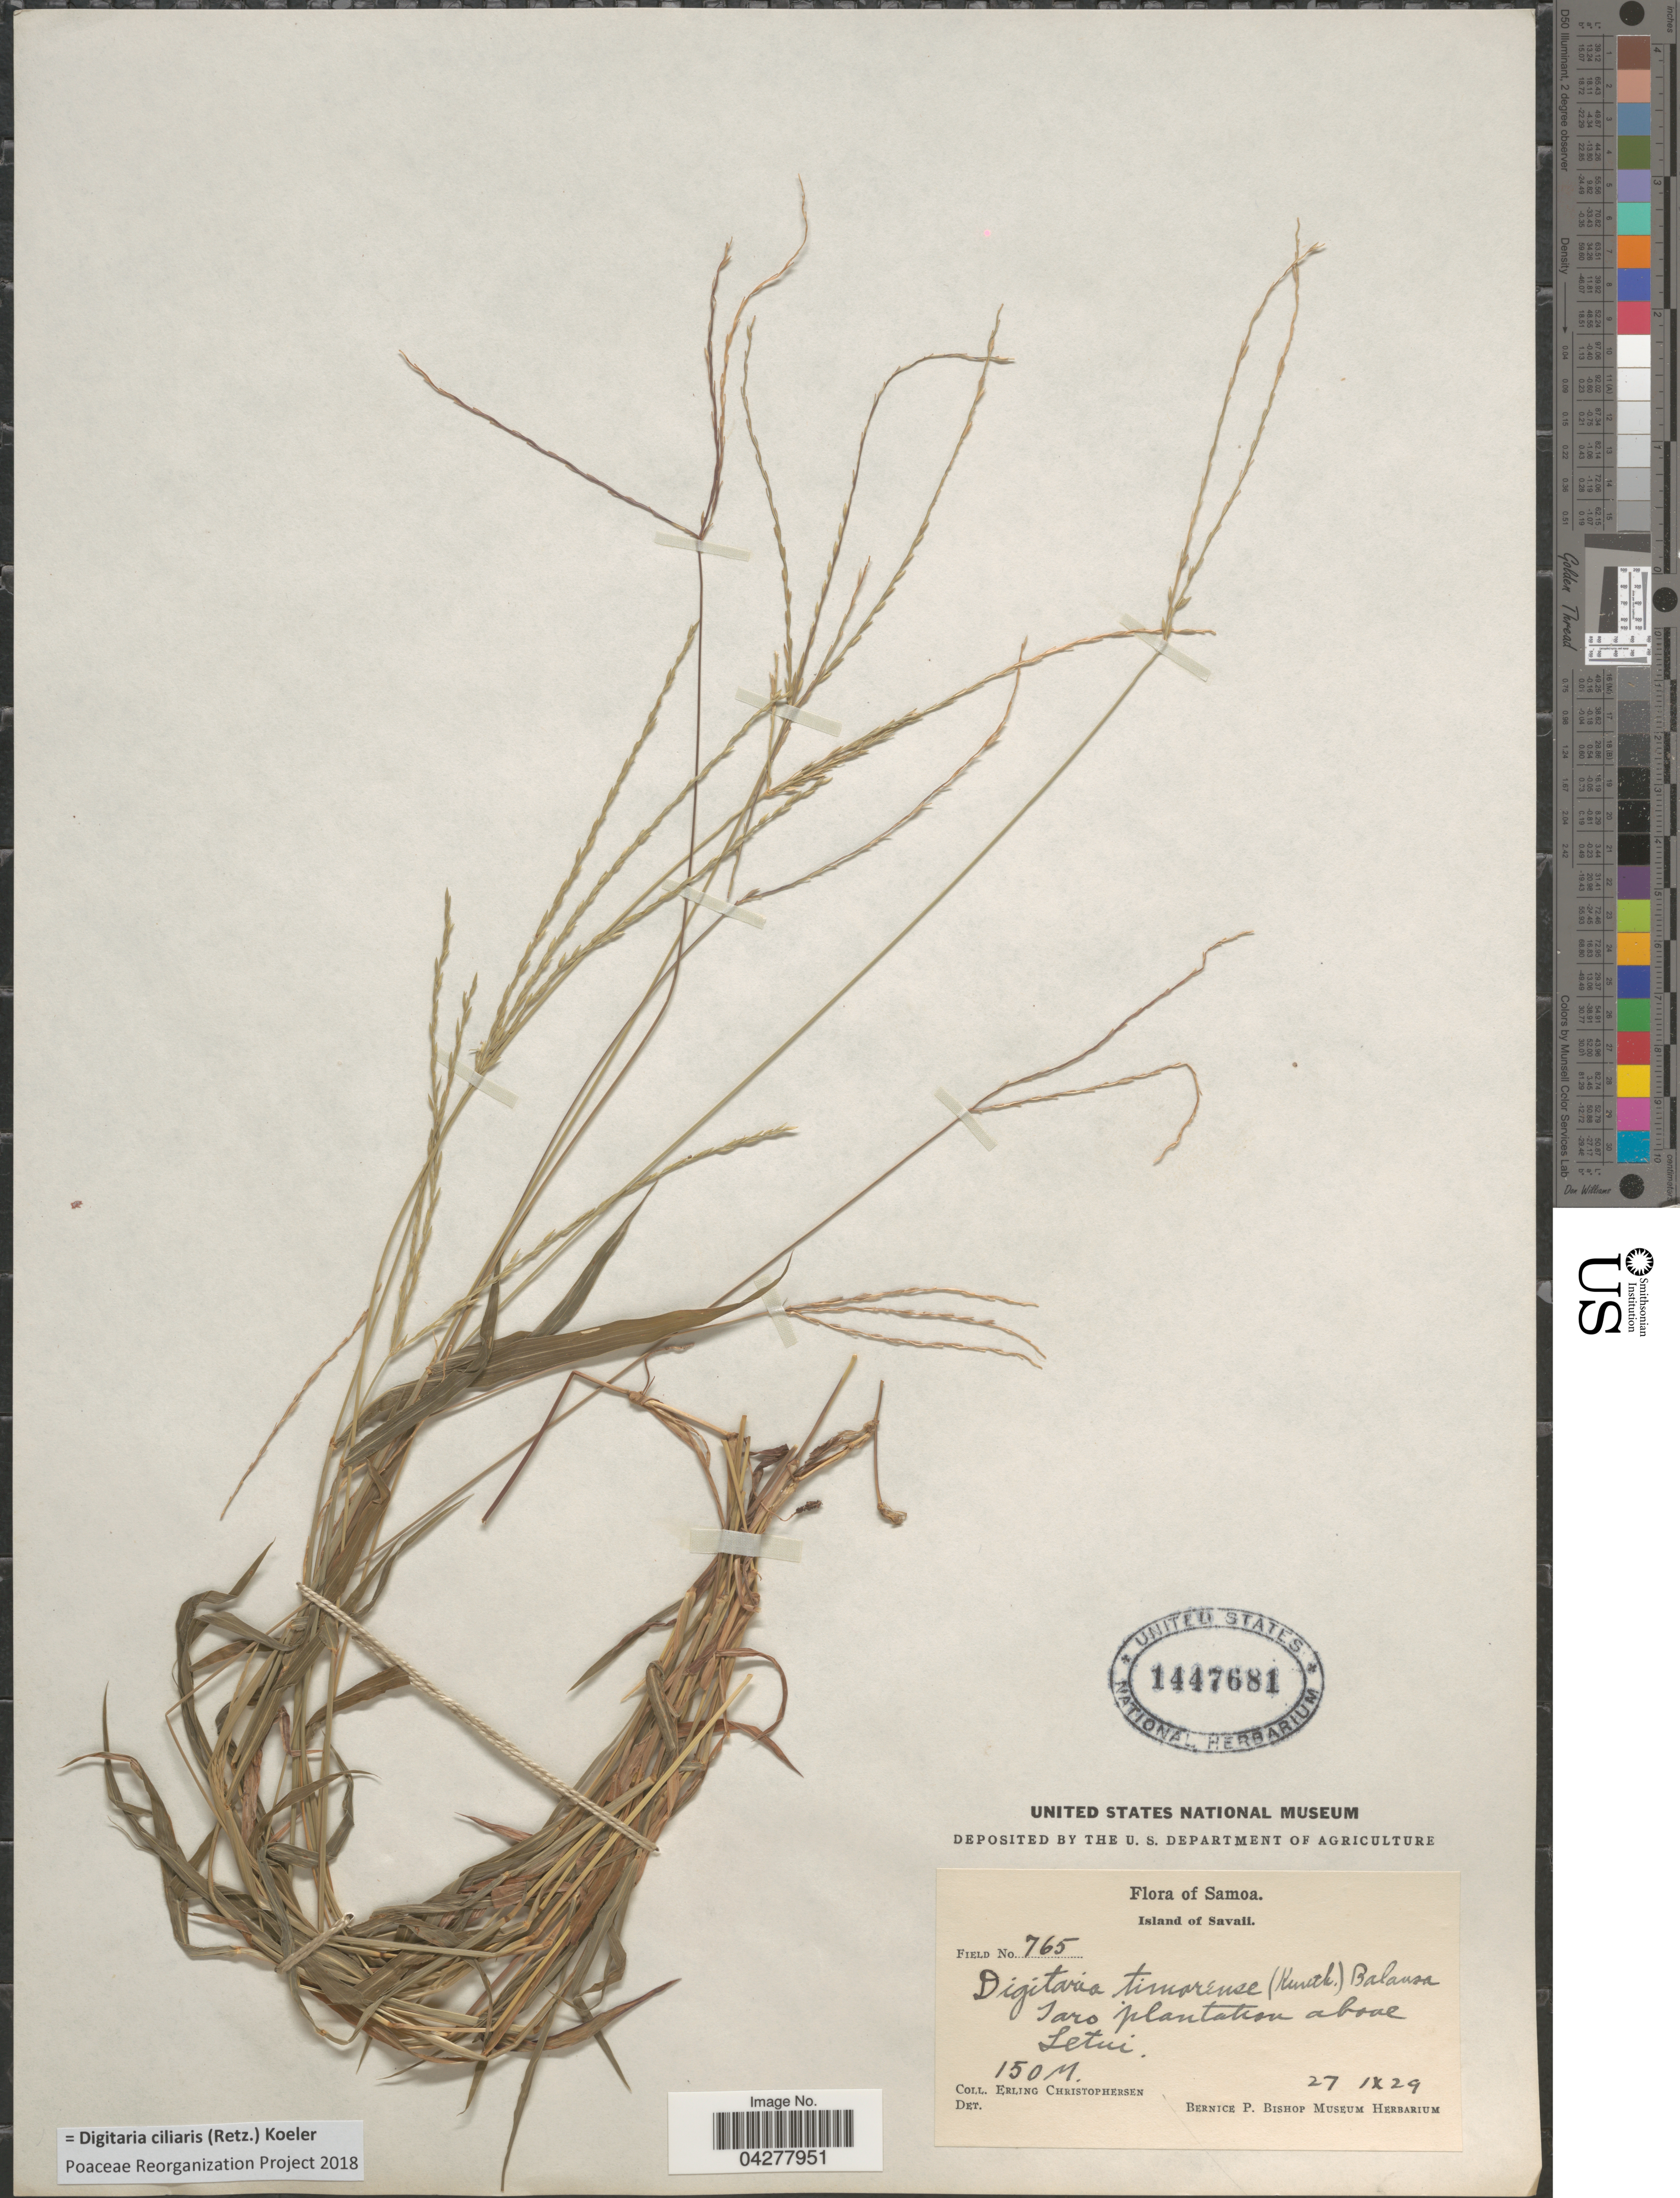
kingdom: Plantae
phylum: Tracheophyta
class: Liliopsida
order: Poales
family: Poaceae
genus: Digitaria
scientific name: Digitaria ciliaris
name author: (Retz.) Koeler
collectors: E. Christophersen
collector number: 765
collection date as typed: Transcribed d/m/y: 27/9/29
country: Samoa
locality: Samoa. Island of Savaii. Taro plantation above Letui.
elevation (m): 150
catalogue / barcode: US 1447681